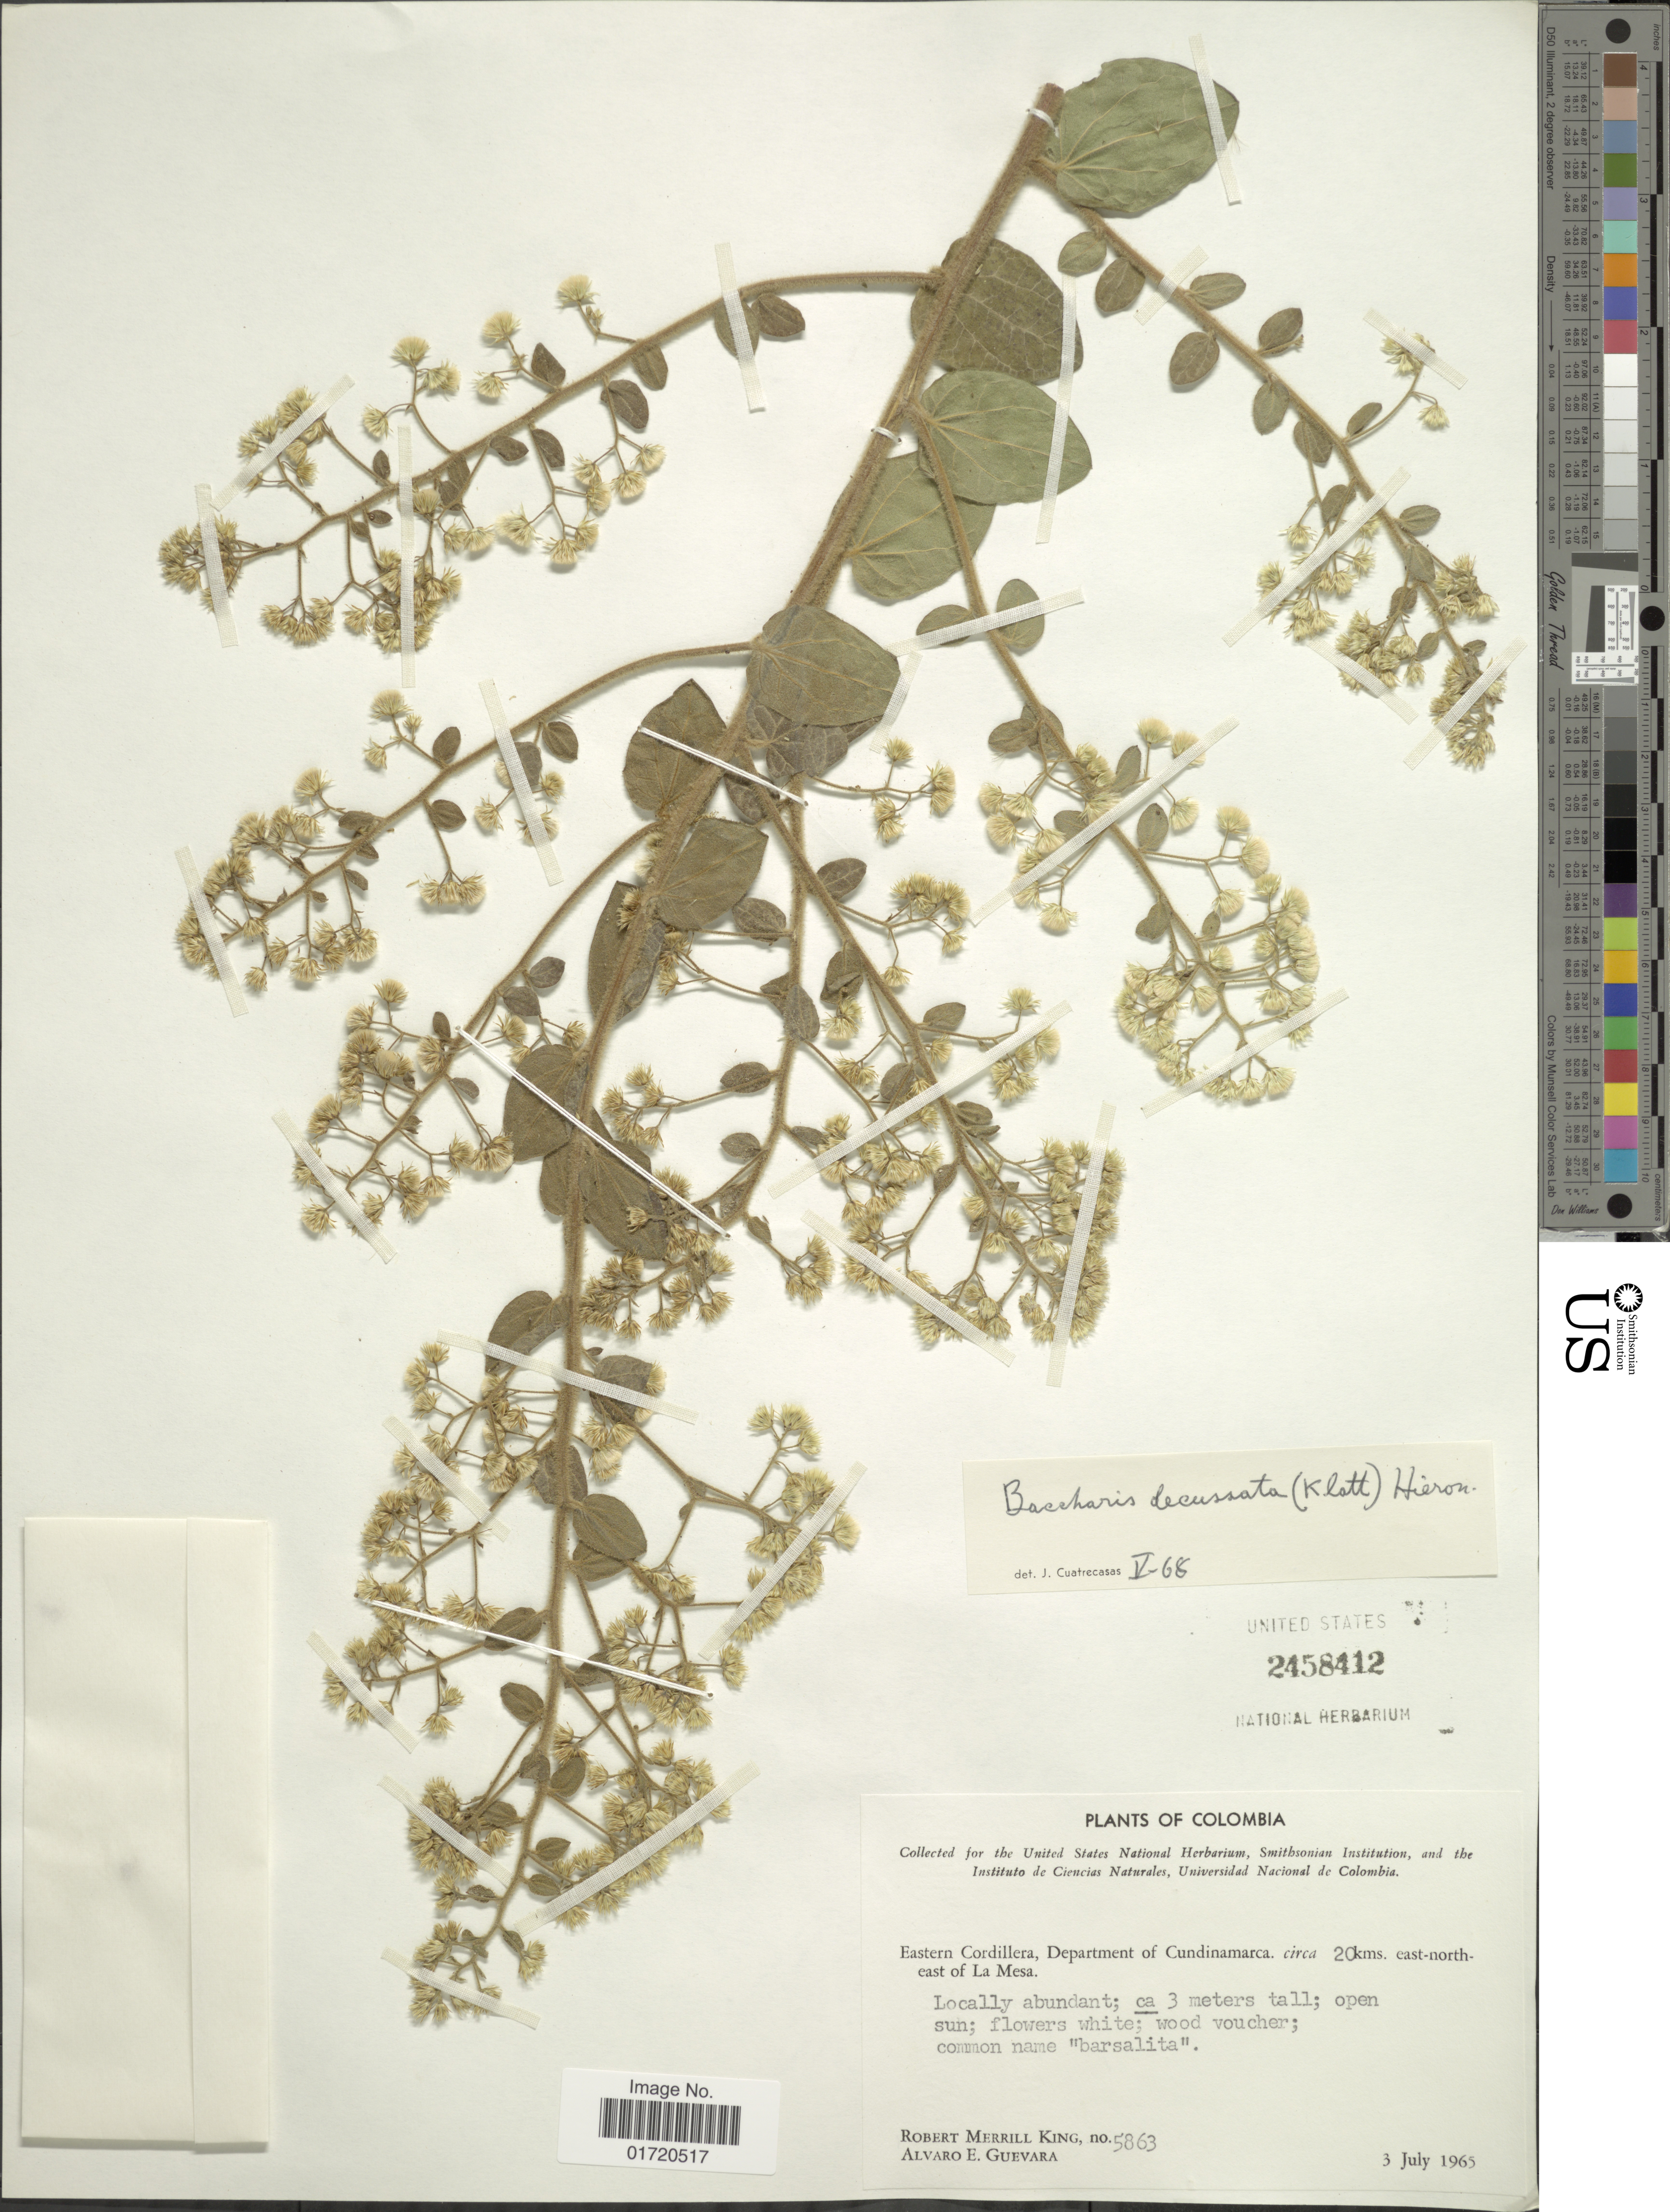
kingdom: Plantae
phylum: Tracheophyta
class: Magnoliopsida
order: Asterales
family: Asteraceae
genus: Baccharis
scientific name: Baccharis decussata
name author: (Klatt) Hieron.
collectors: R. M. King & A. E. Guevara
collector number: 5863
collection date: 1965-07-03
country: Colombia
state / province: Cundinamarca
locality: Eastern Cordillera, circa 20 kms. east-north east of La Mesa.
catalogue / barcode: US 2458412